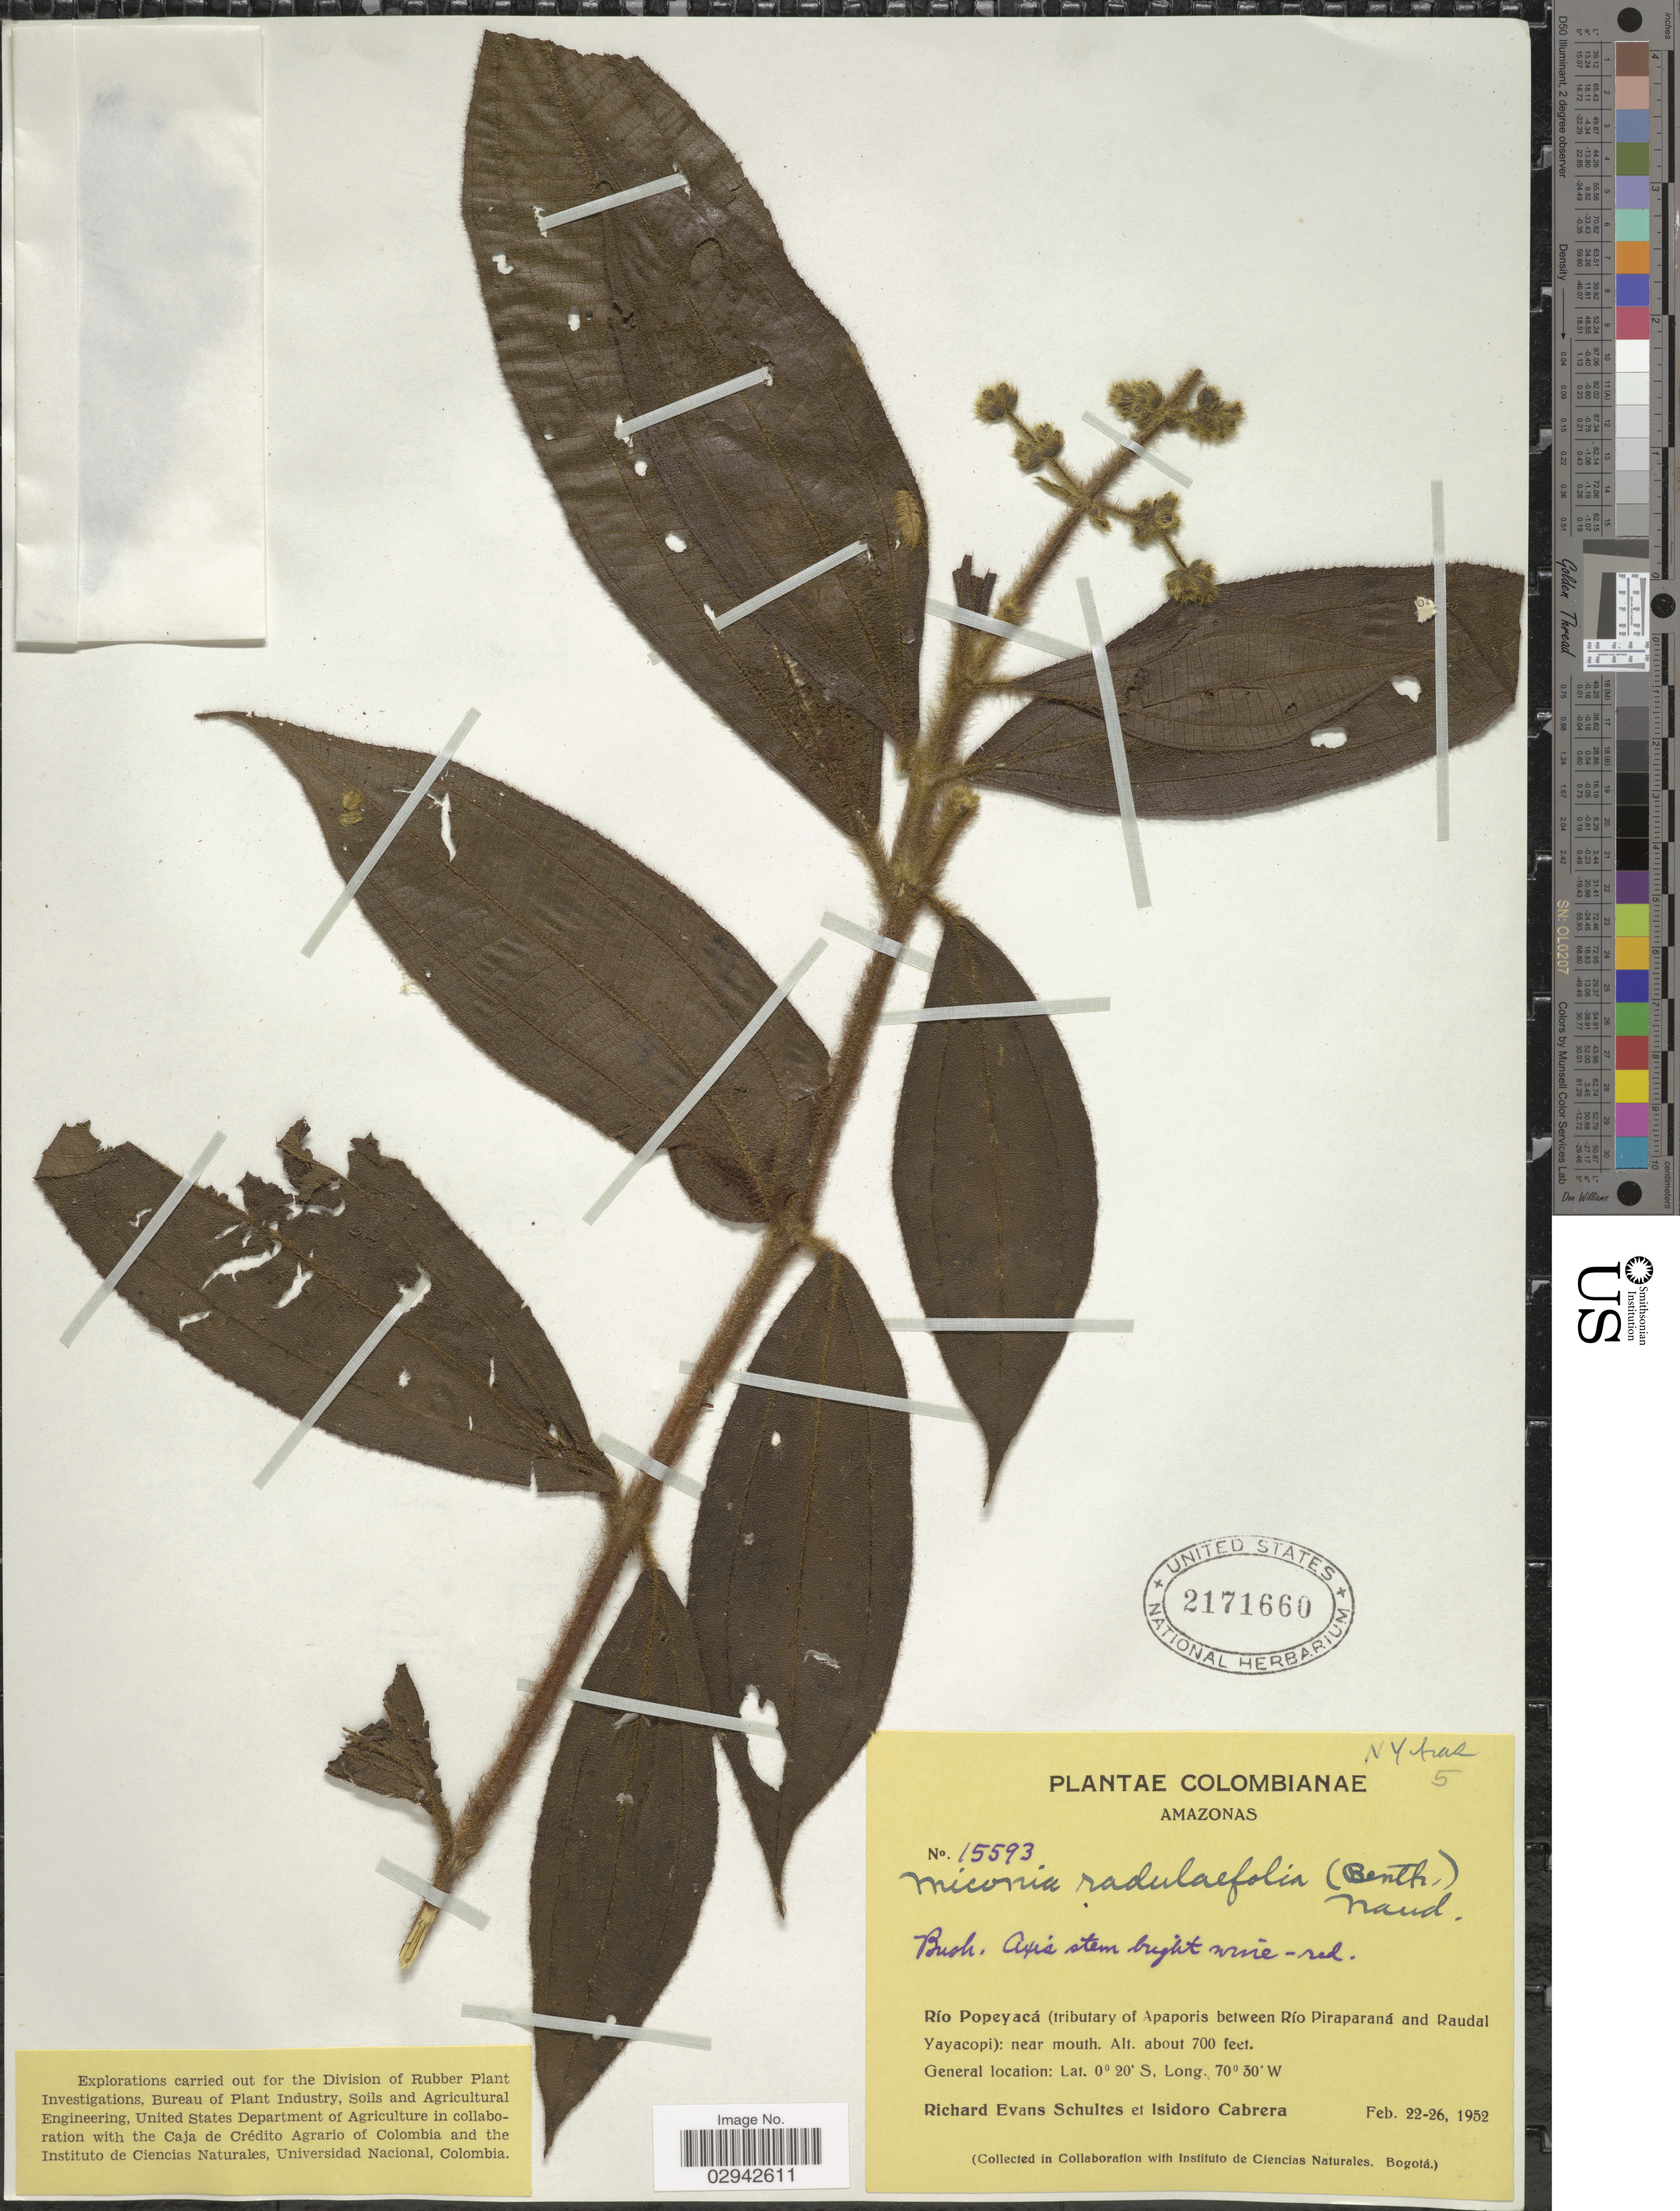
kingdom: Plantae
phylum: Tracheophyta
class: Magnoliopsida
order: Myrtales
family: Melastomataceae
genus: Miconia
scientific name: Miconia radulifolia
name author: (Benth.) Naudin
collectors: R. E. Schultes & I. Cabrera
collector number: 15593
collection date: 1952-02-22/1952-02-26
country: Colombia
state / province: Amazônas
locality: Río Popeyacá (tributary of Apaporis between Río Piraparaná and Raudal Yayacopi): near mouth.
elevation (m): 213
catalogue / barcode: US 2171660